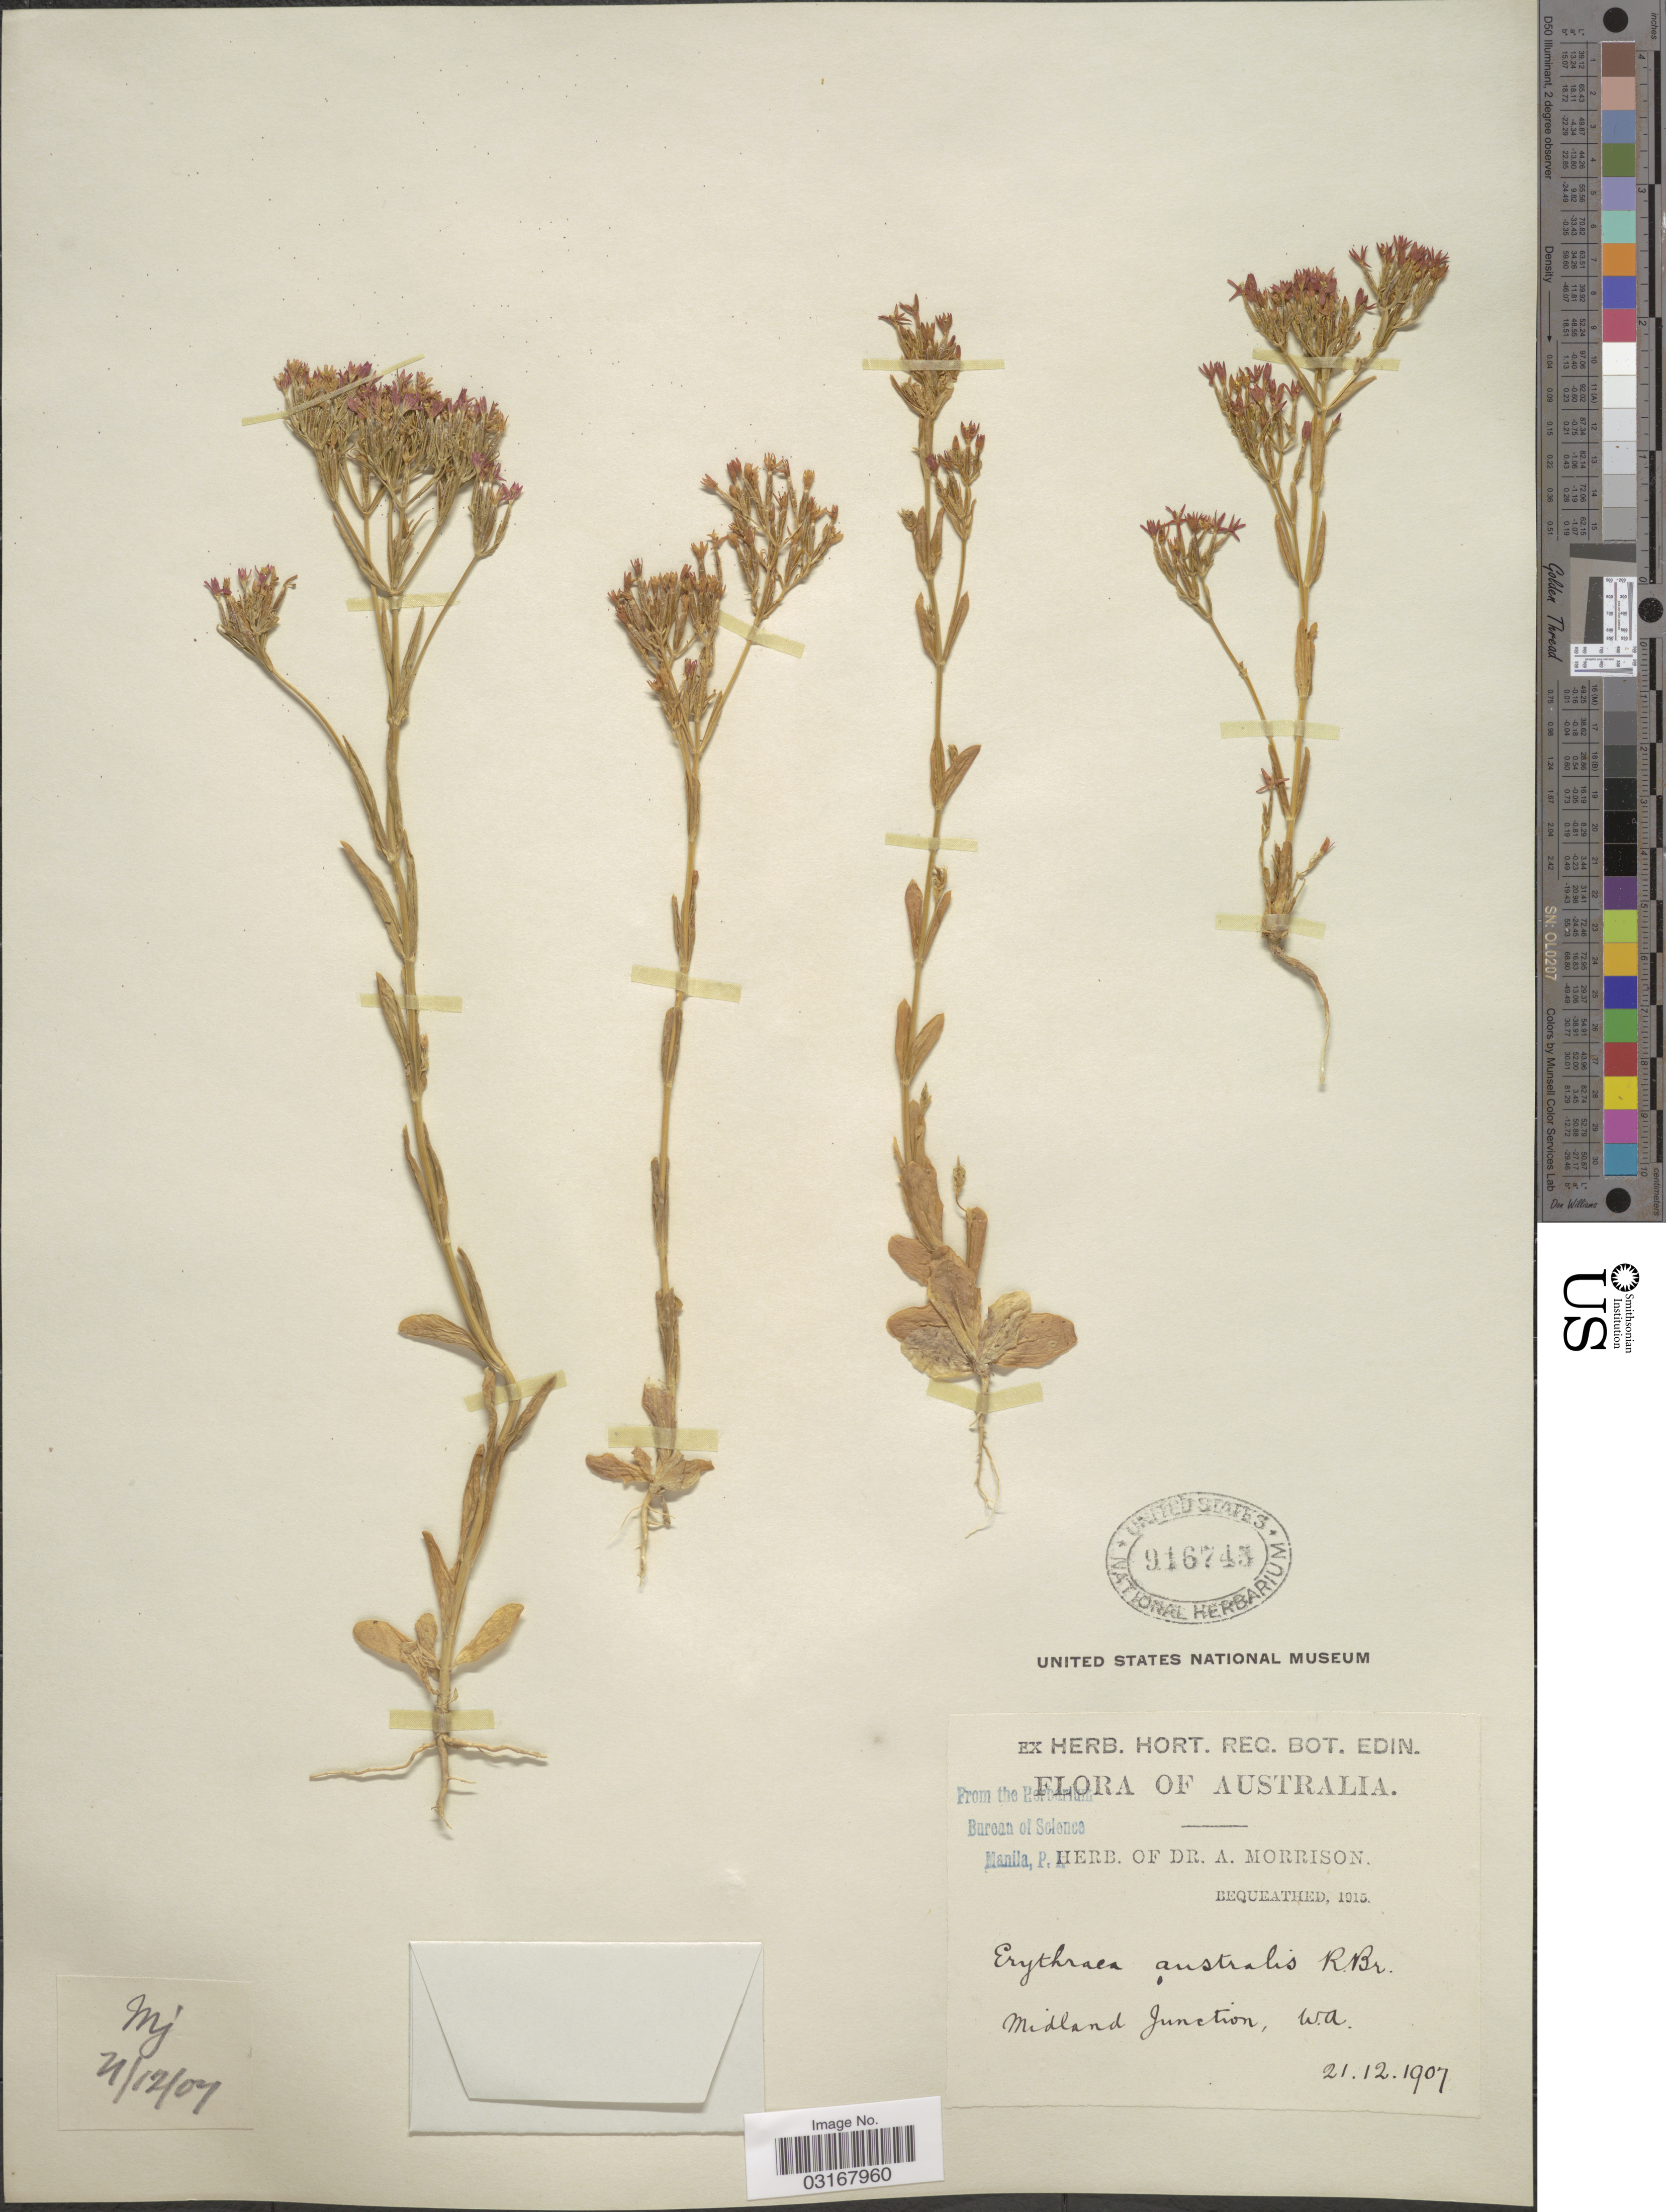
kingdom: Plantae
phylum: Tracheophyta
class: Magnoliopsida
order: Gentianales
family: Gentianaceae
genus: Schenkia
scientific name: Schenkia australis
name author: (R. Br.) G. Mans.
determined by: Strong, Mark T., (BOT), Smithsonian Institution - National Museum of Natural History (UNITED STATES)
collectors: ex herb. Dr. A. Morrison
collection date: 1907-12-21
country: Australia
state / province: Western Australia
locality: Mj. Midland Junction, W.A.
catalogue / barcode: US 916745